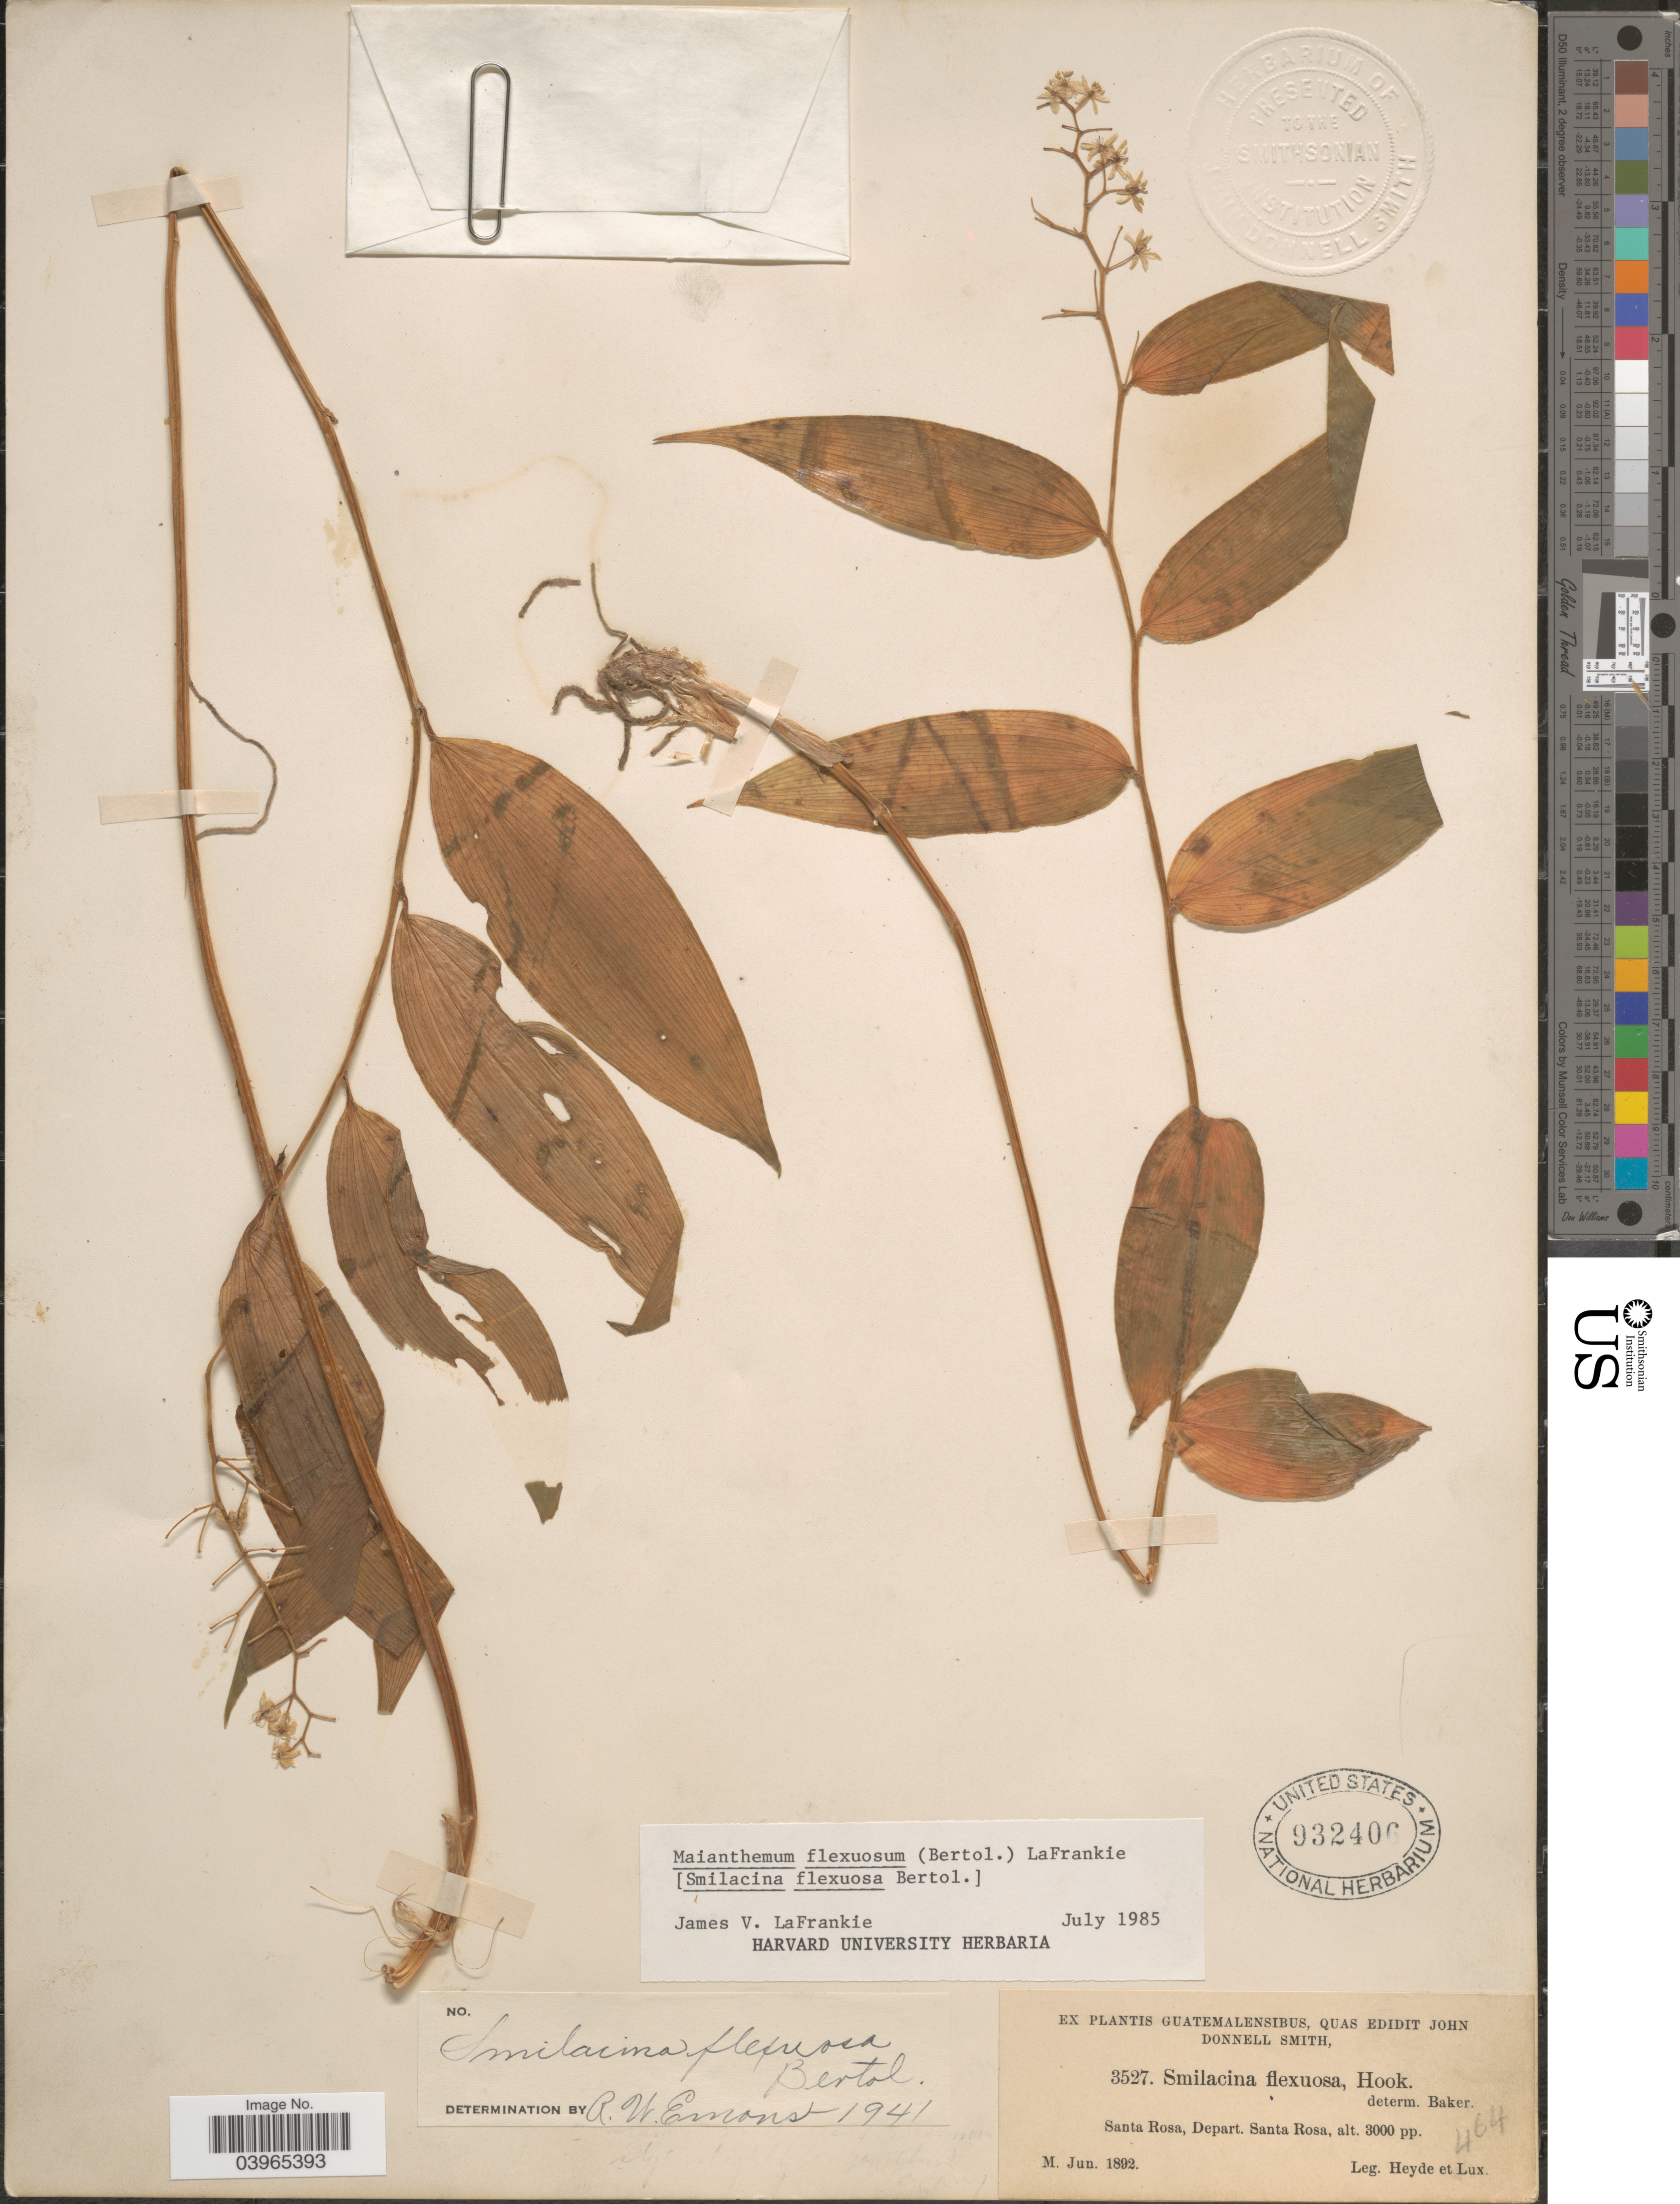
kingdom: Plantae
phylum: Tracheophyta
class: Liliopsida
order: Asparagales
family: Asparagaceae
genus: Maianthemum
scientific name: Maianthemum flexuosum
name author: (Bertol.) LaFrankie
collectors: Heyde & Lux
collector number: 3527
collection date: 1892-06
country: Guatemala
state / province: Santa Rosa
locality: Santa Rosa, Depart. Santa Rosa.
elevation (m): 914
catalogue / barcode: US 932406